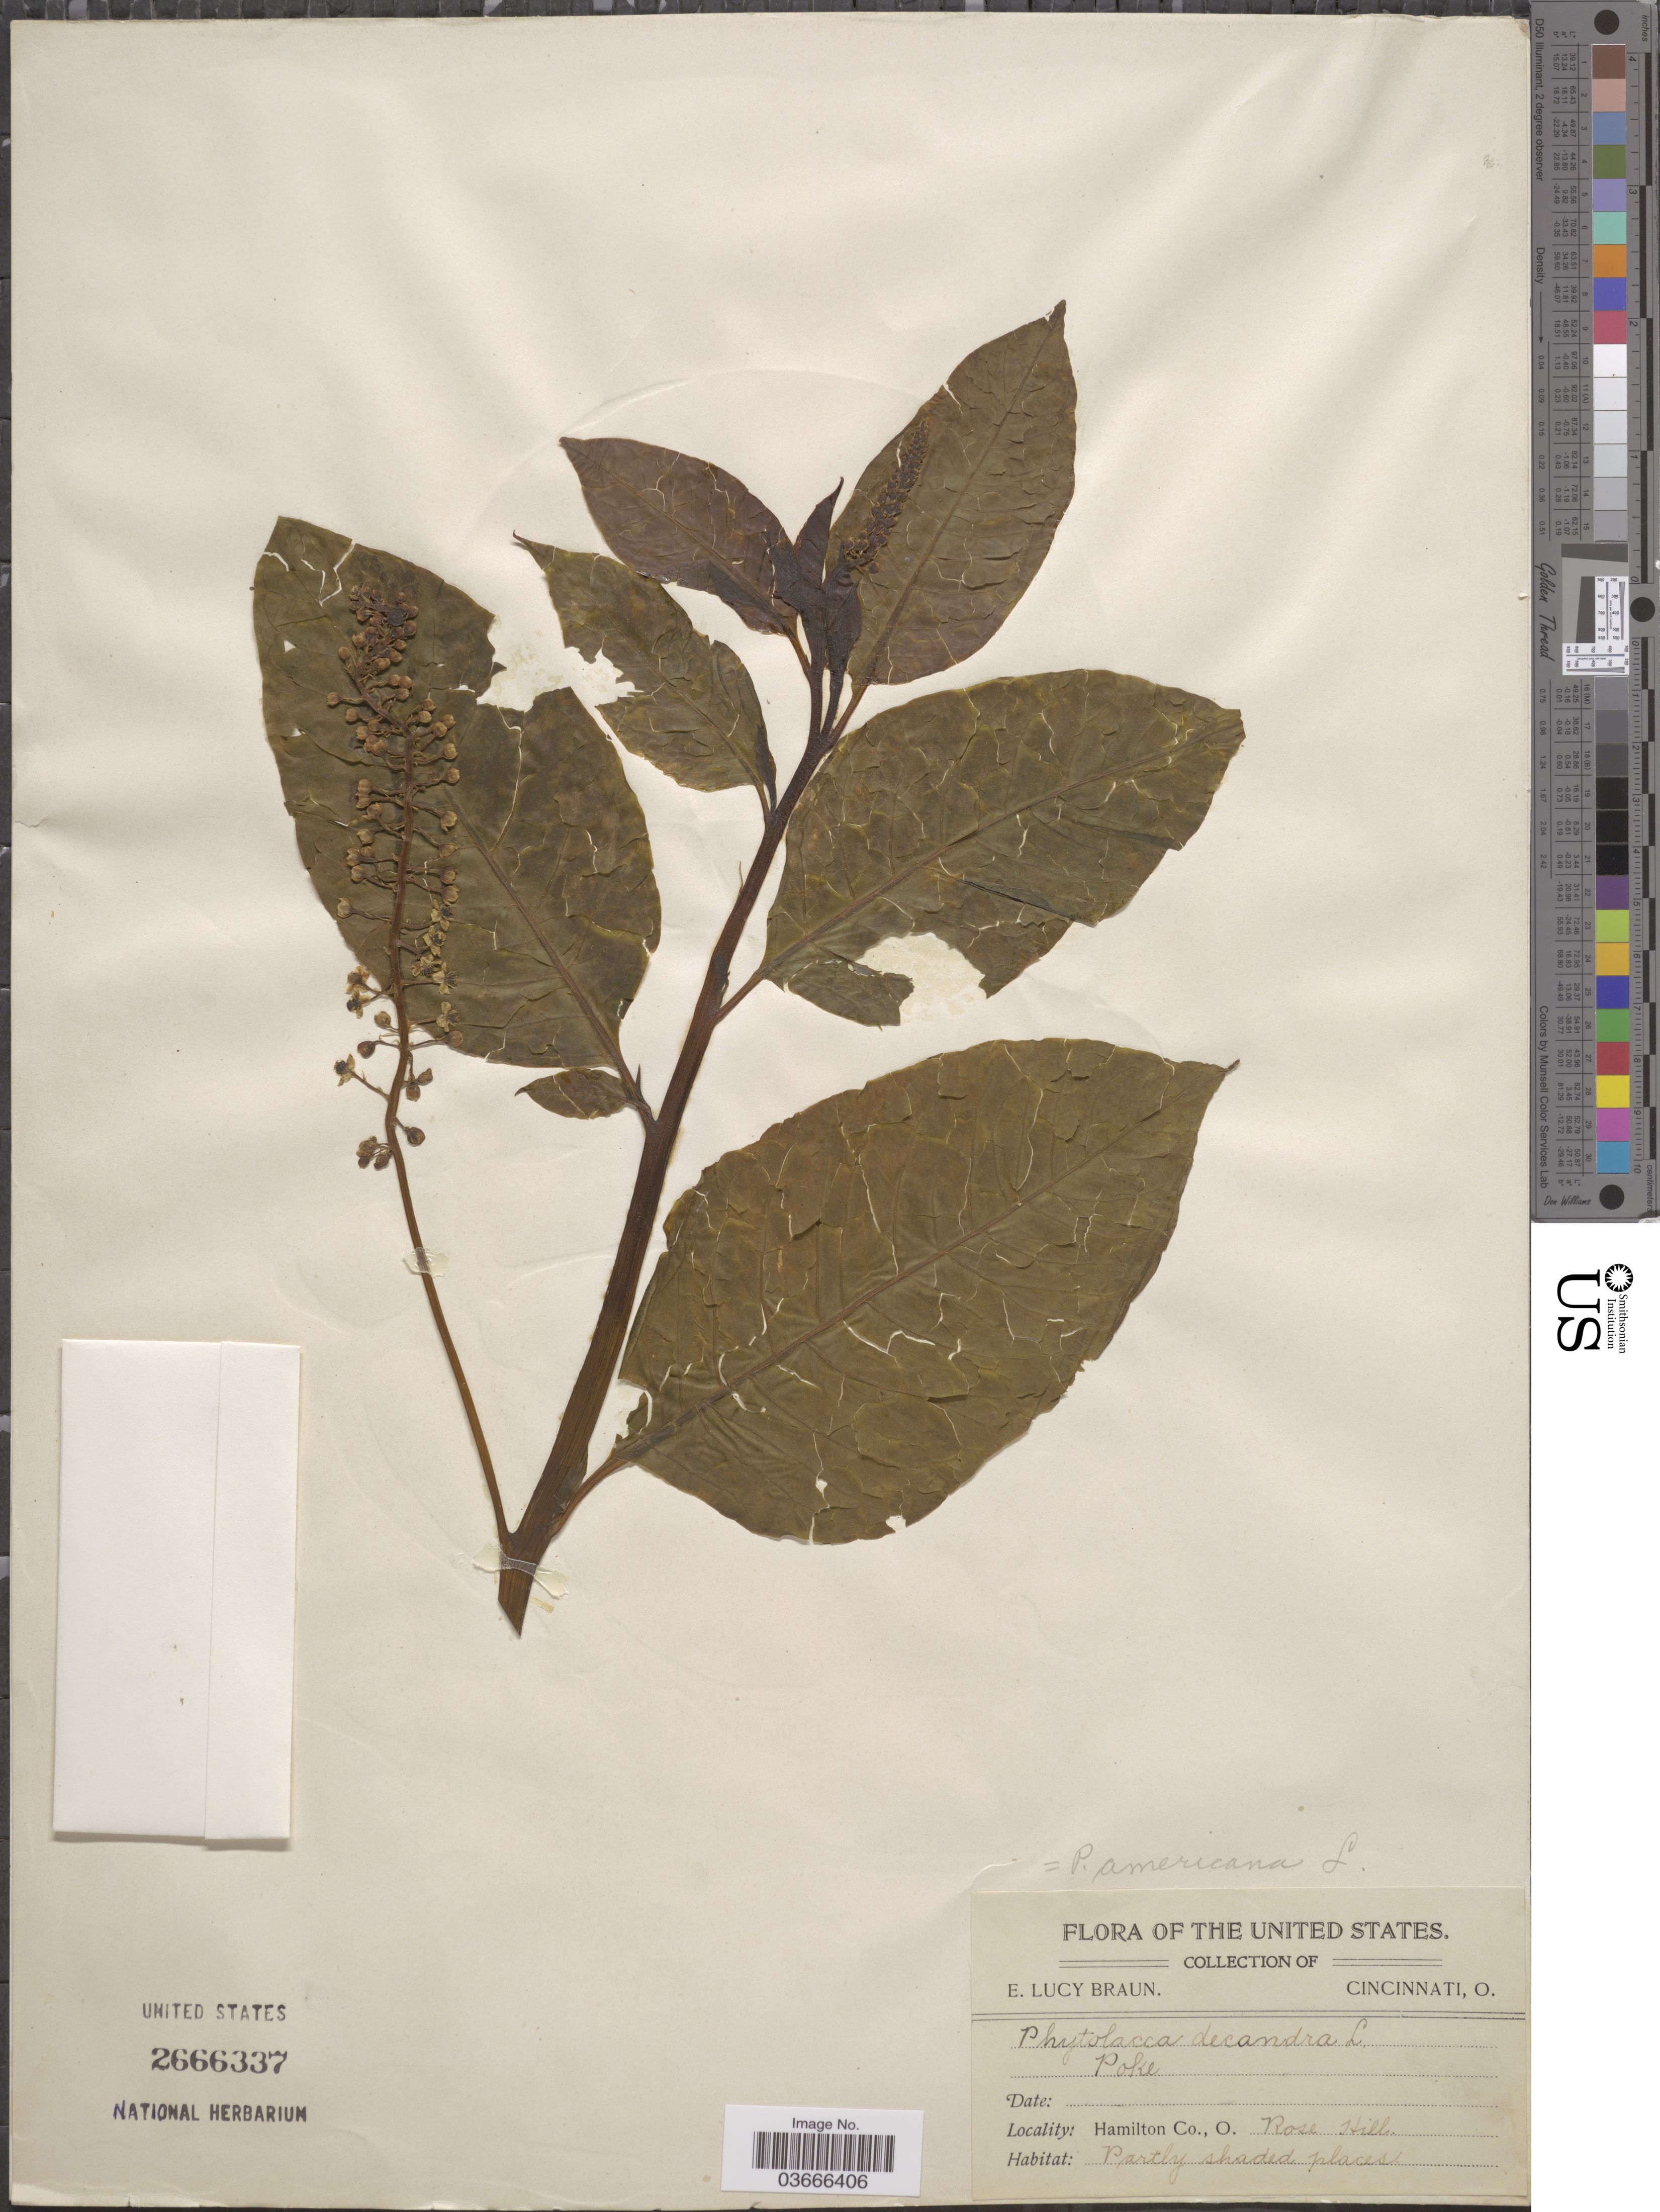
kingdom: Plantae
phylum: Tracheophyta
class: Magnoliopsida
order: Caryophyllales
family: Phytolaccaceae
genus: Phytolacca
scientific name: Phytolacca americana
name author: L.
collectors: E. L. Braun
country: United States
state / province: Ohio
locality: Hamilton Co. Rose Hill.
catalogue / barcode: US 2666337